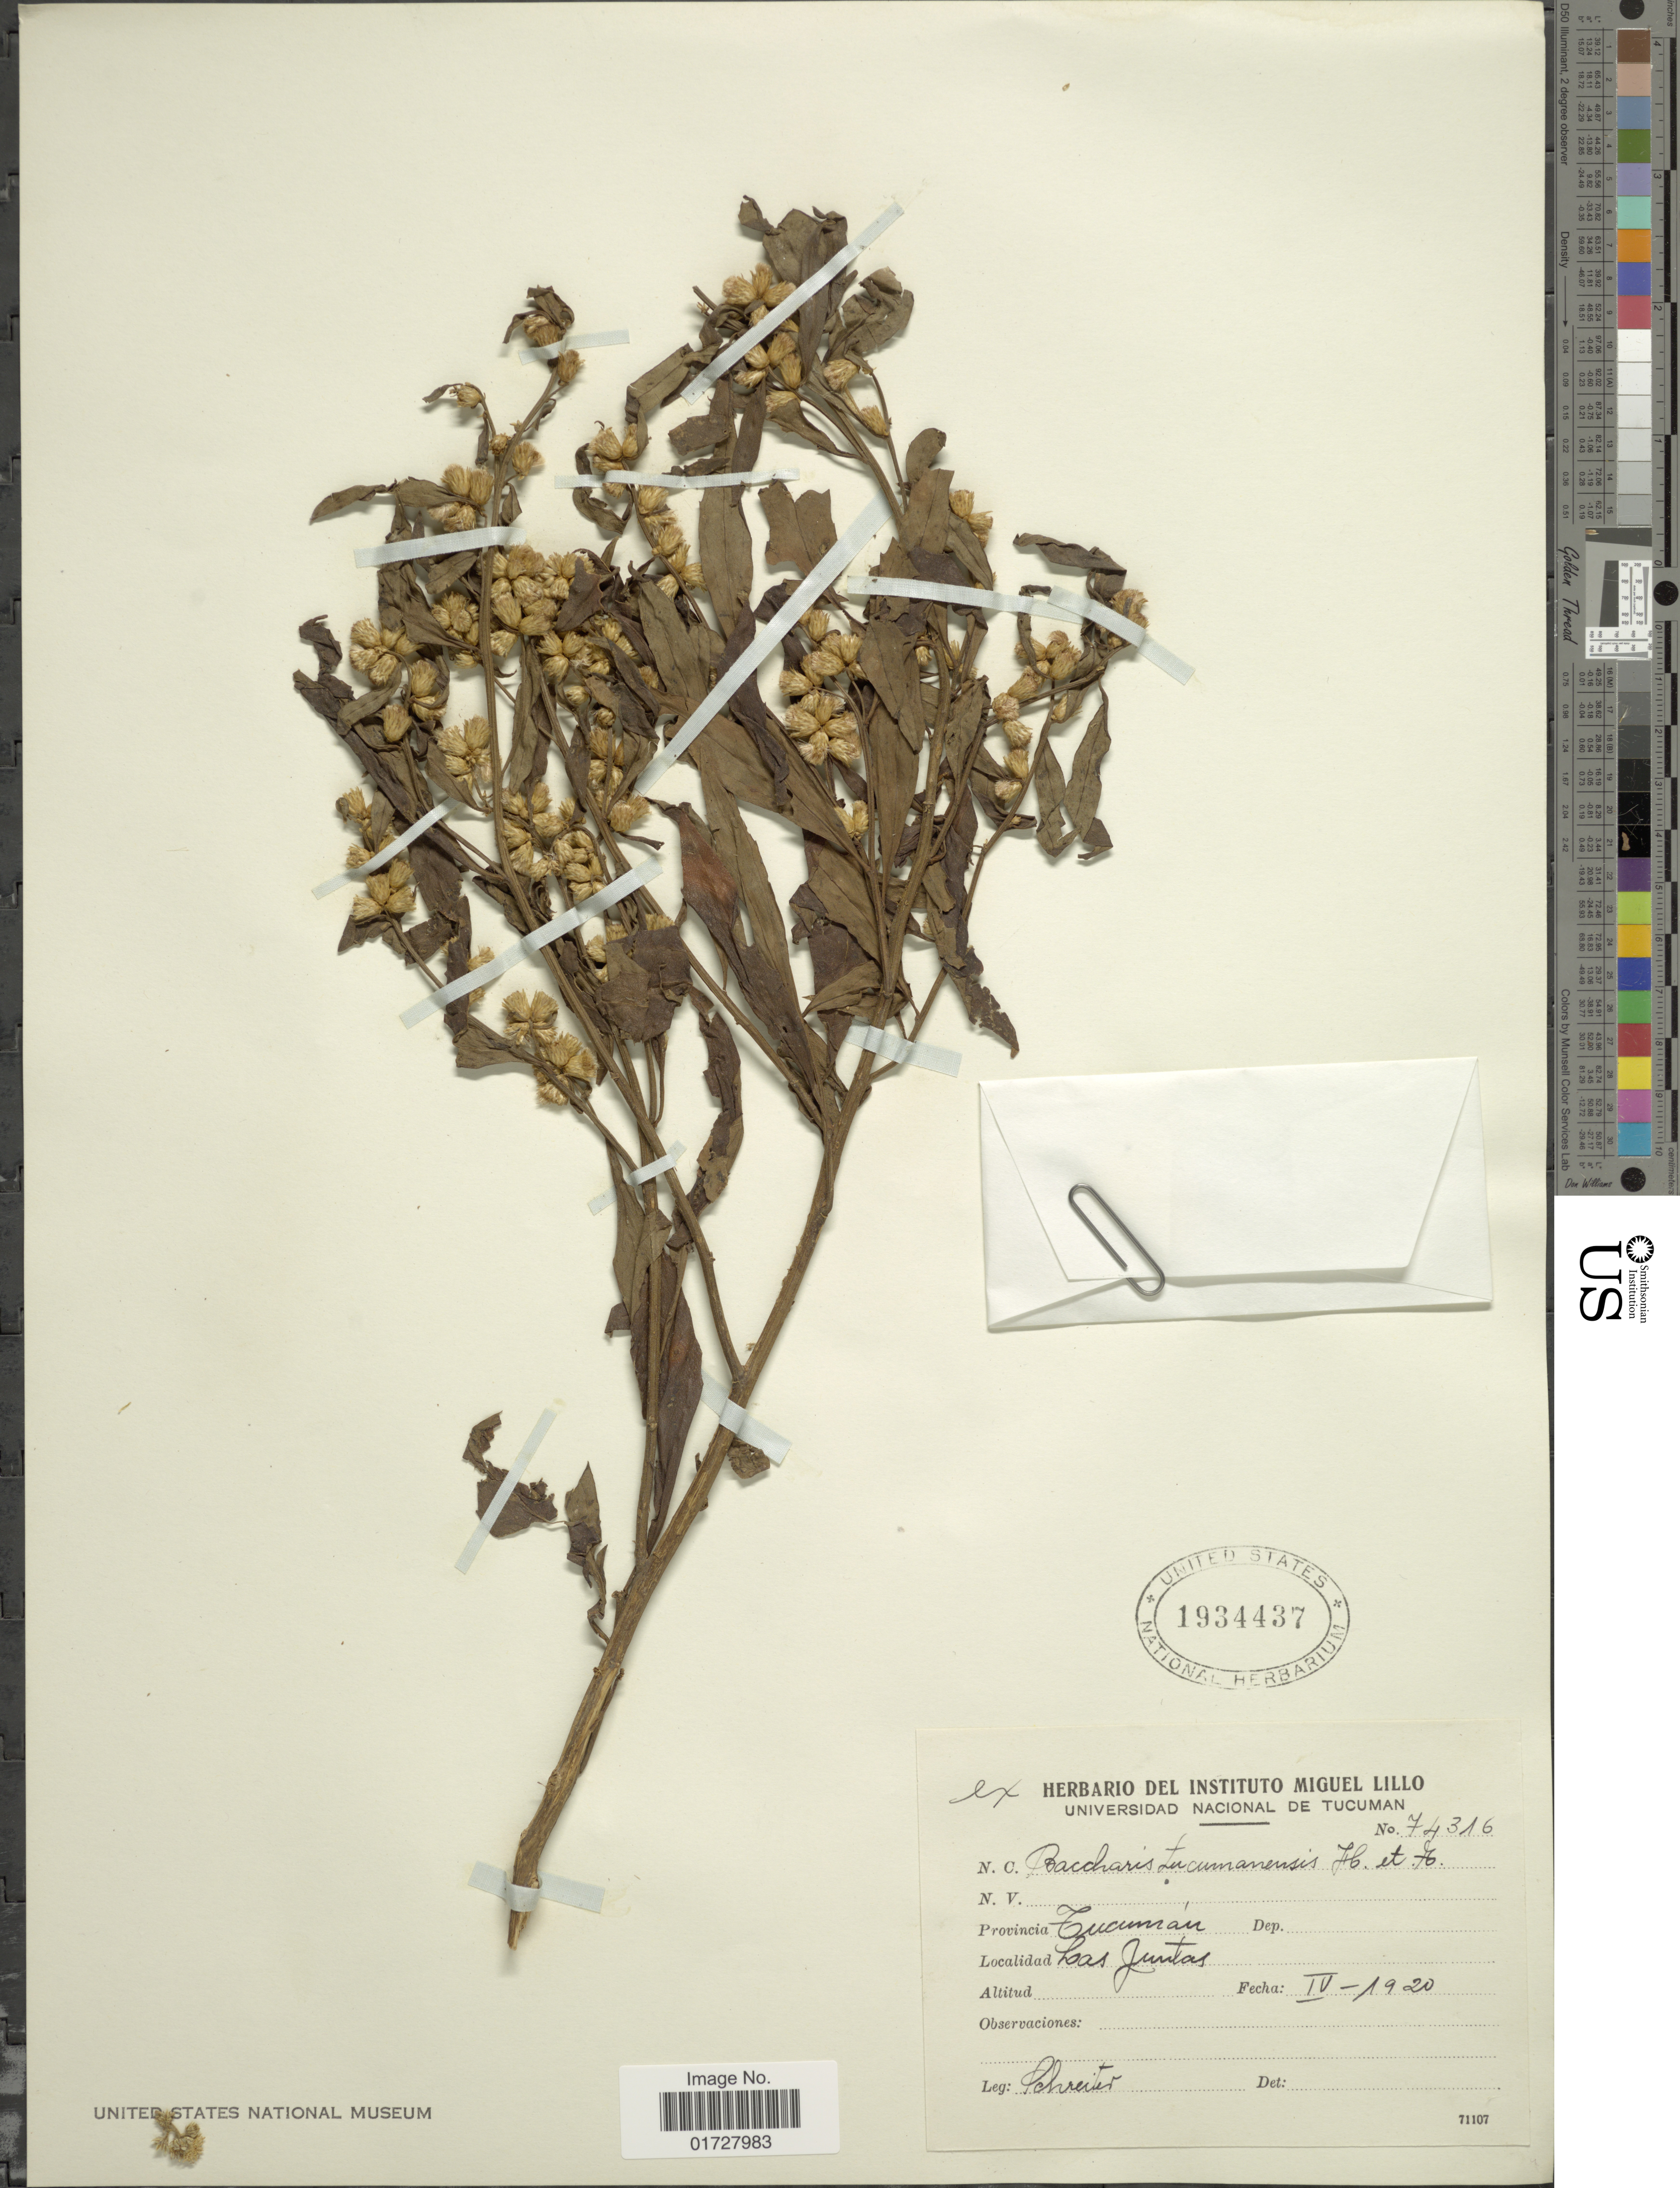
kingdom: Plantae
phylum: Tracheophyta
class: Magnoliopsida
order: Asterales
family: Asteraceae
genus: Baccharis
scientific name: Baccharis tucumanensis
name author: Hook. & Arn.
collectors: -. Schreiter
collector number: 74316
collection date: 1920-04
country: Argentina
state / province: Tucuman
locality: Las Juntas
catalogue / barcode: US 1934437